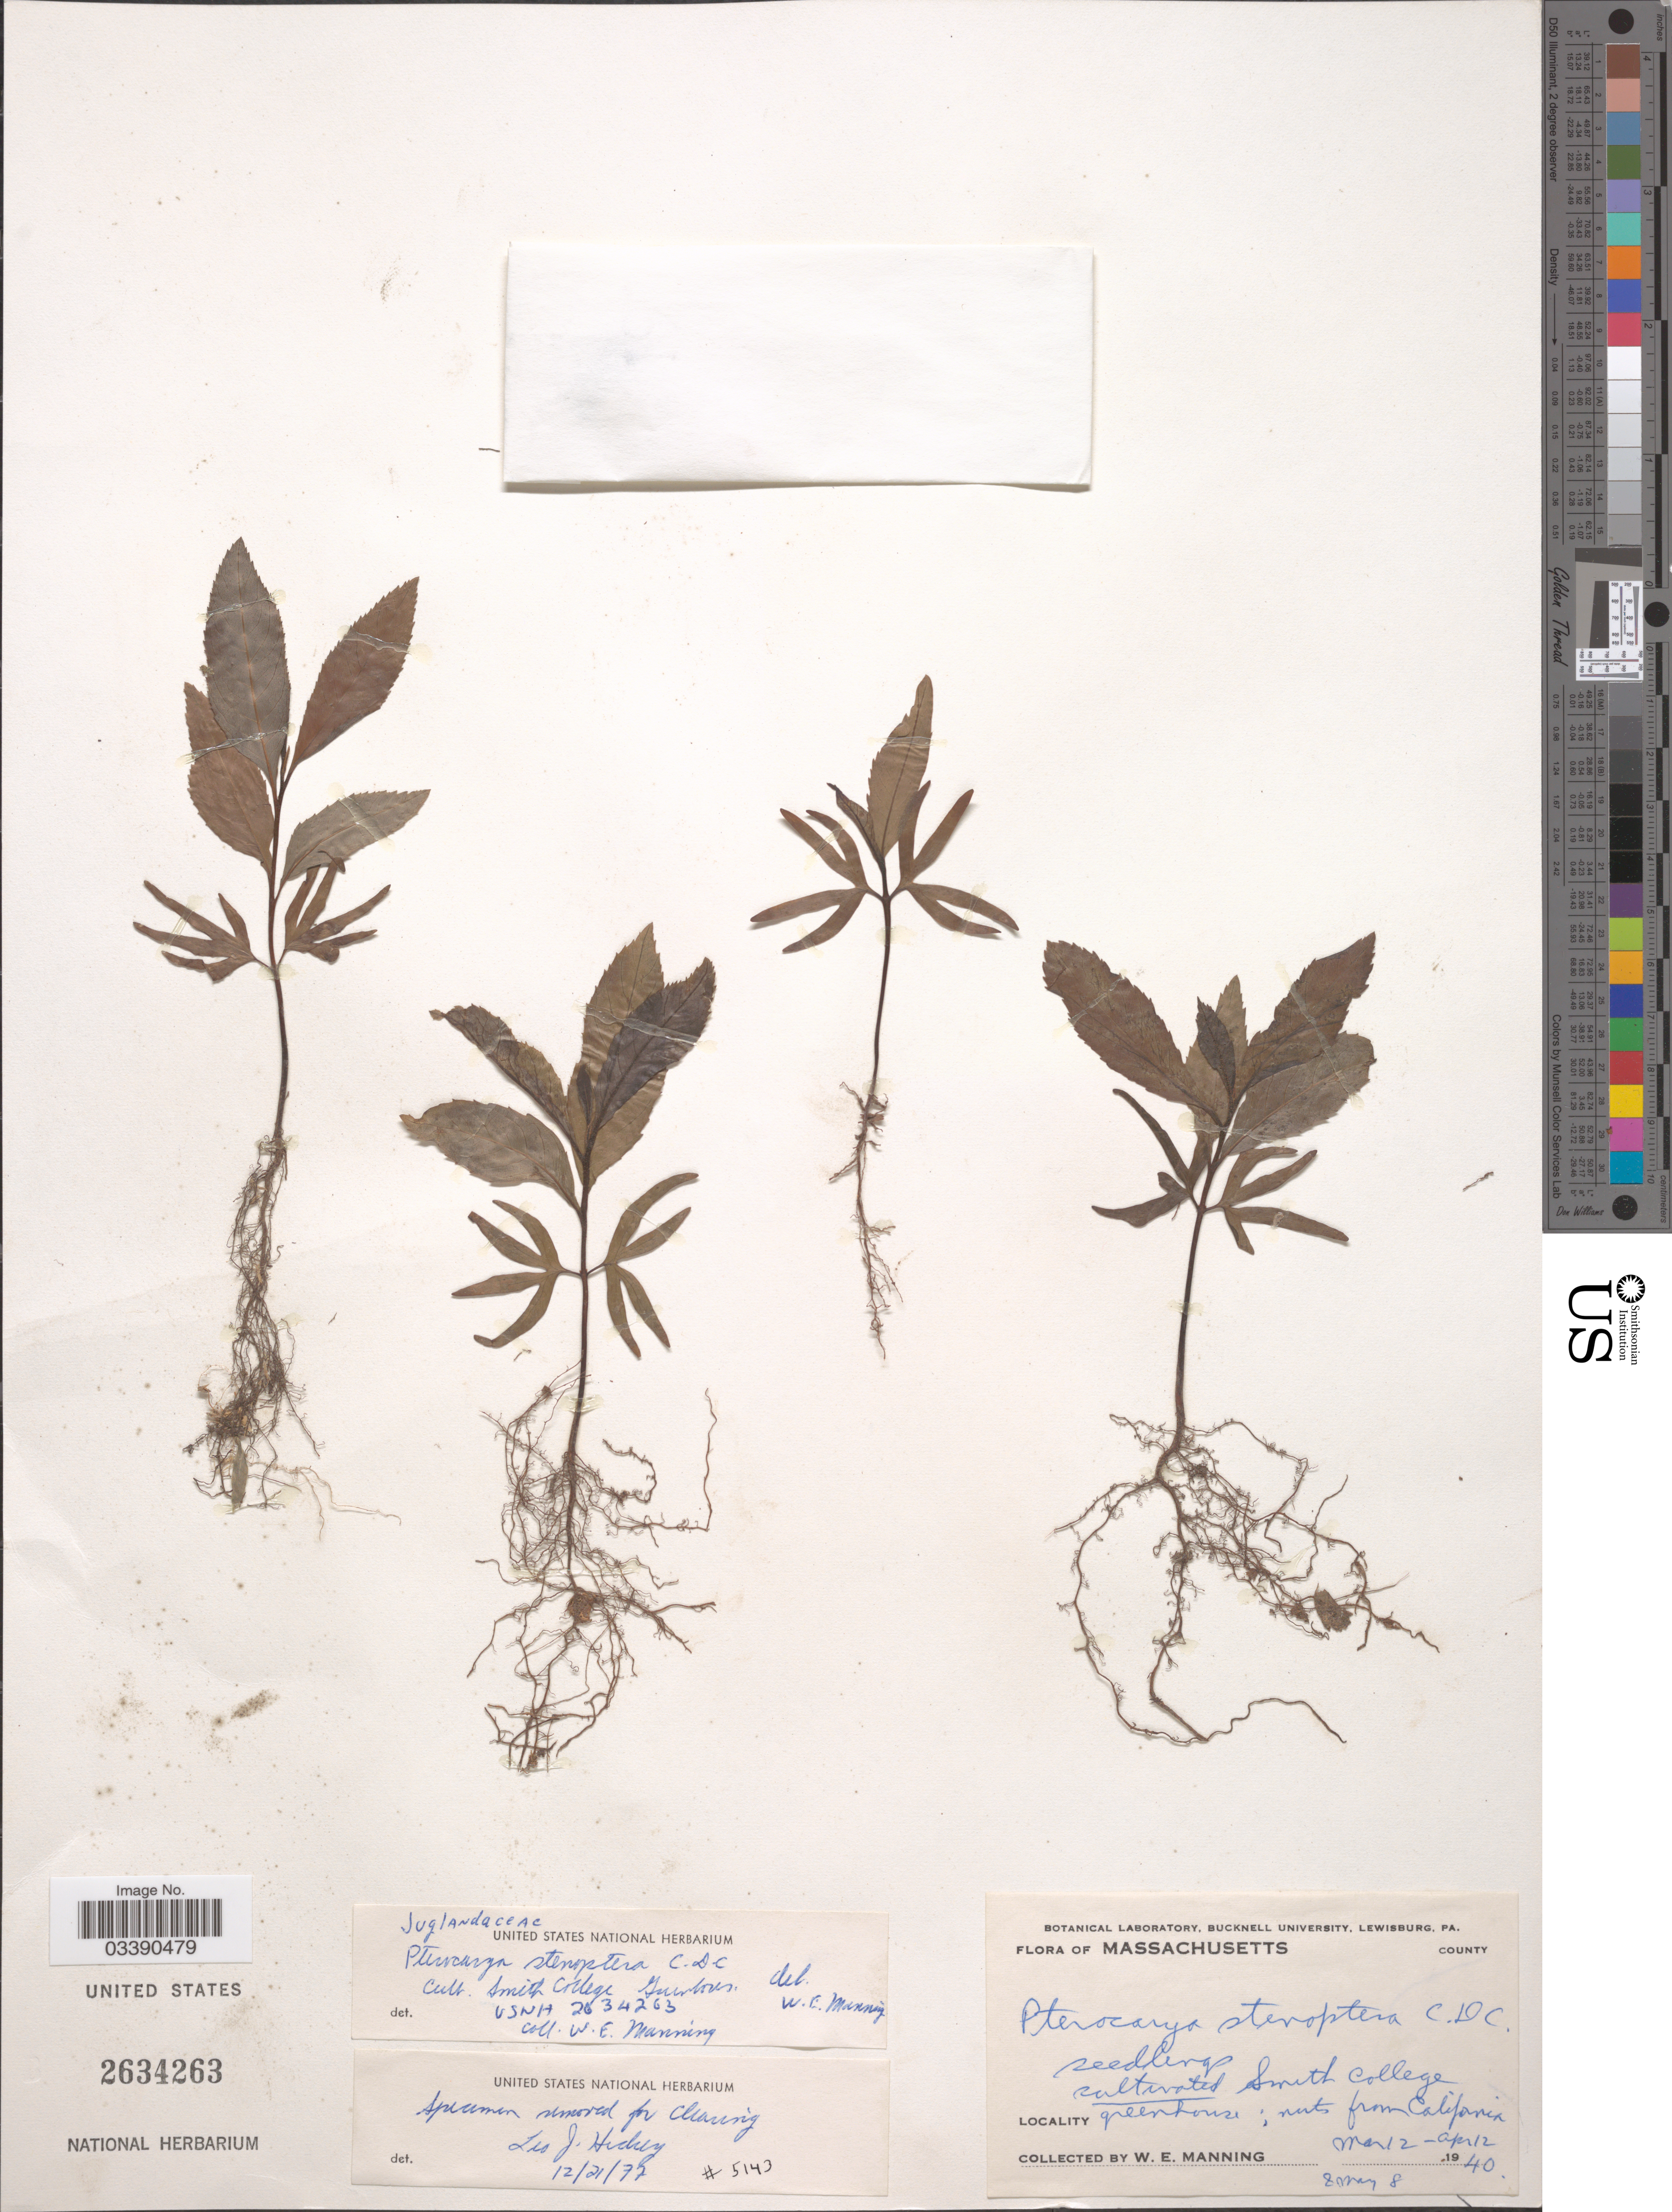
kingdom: Plantae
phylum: Tracheophyta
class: Magnoliopsida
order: Fagales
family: Juglandaceae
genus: Pterocarya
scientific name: Pterocarya stenoptera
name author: C. DC.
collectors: W. Manning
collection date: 1940-03-08/1940-04-12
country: United States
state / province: Massachusetts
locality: Massachusetts County. Smith College greenhouse.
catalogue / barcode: US 2634263